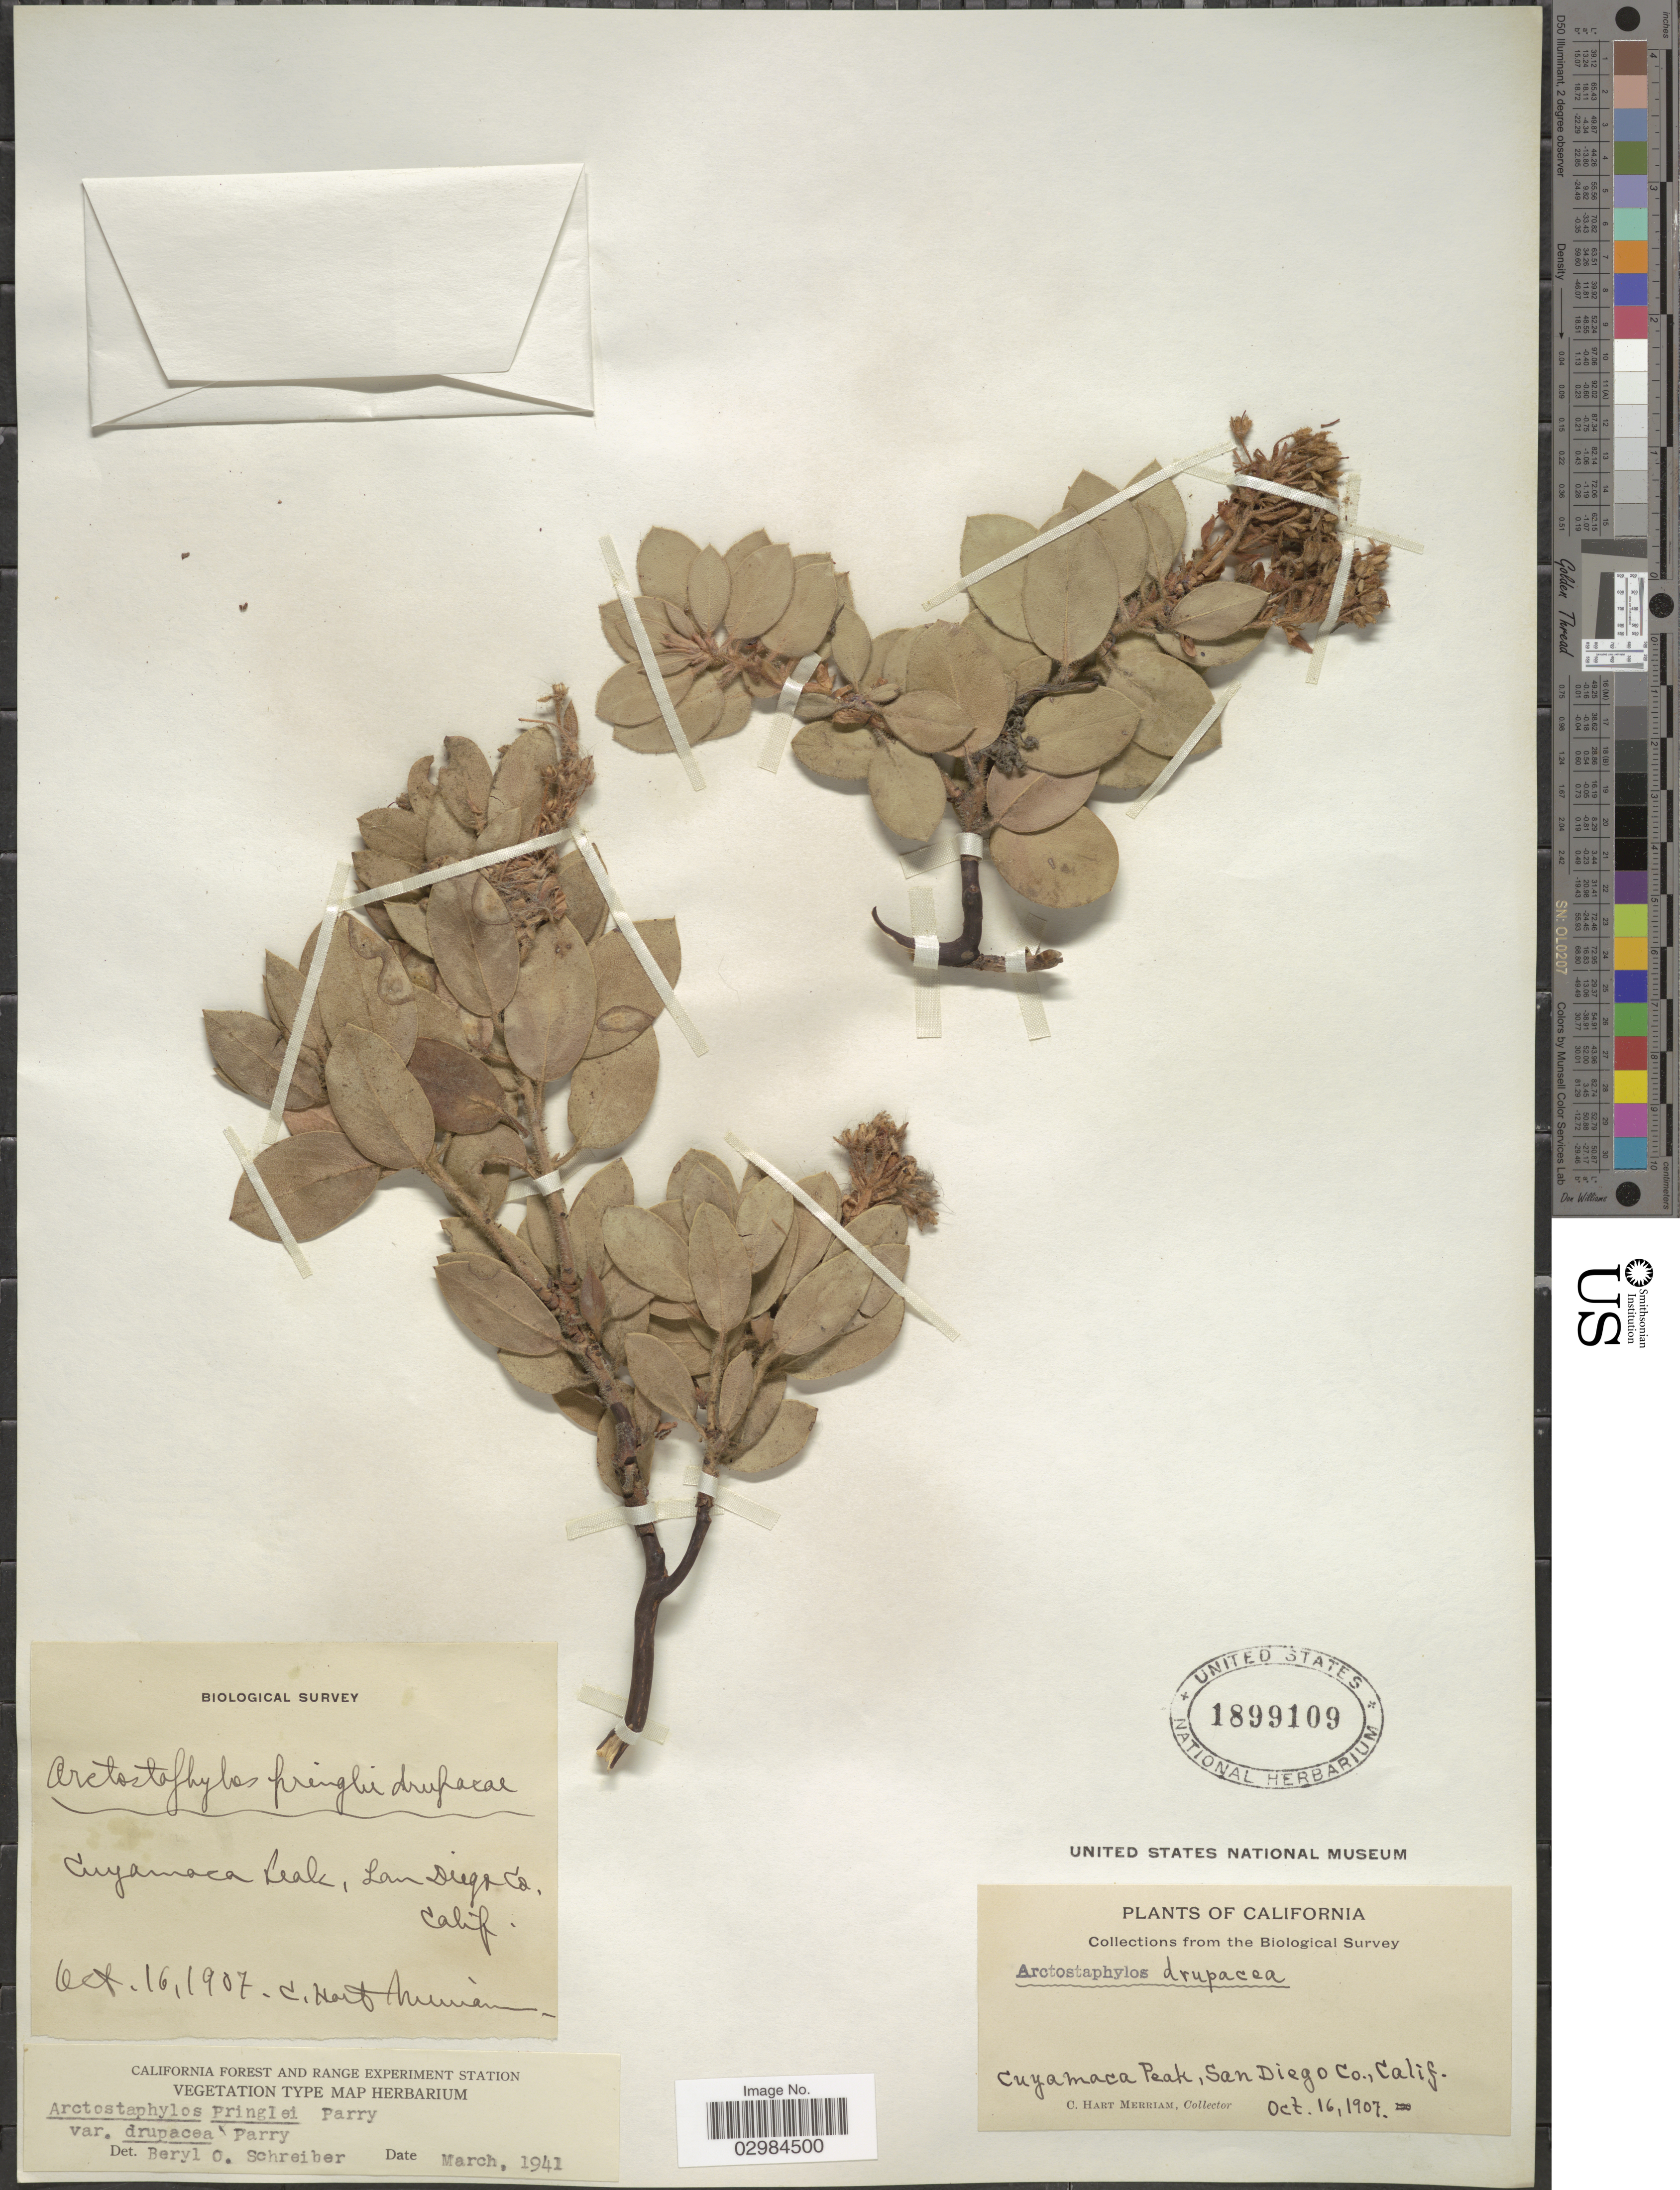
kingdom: Plantae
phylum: Tracheophyta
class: Magnoliopsida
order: Ericales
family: Ericaceae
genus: Arctostaphylos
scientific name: Arctostaphylos pringlei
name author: Parry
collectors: C. Merriam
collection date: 1907-10-16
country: United States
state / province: California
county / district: San Diego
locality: Cuyamaca Peak, San Diego Co., Calif.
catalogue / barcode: US 1899109